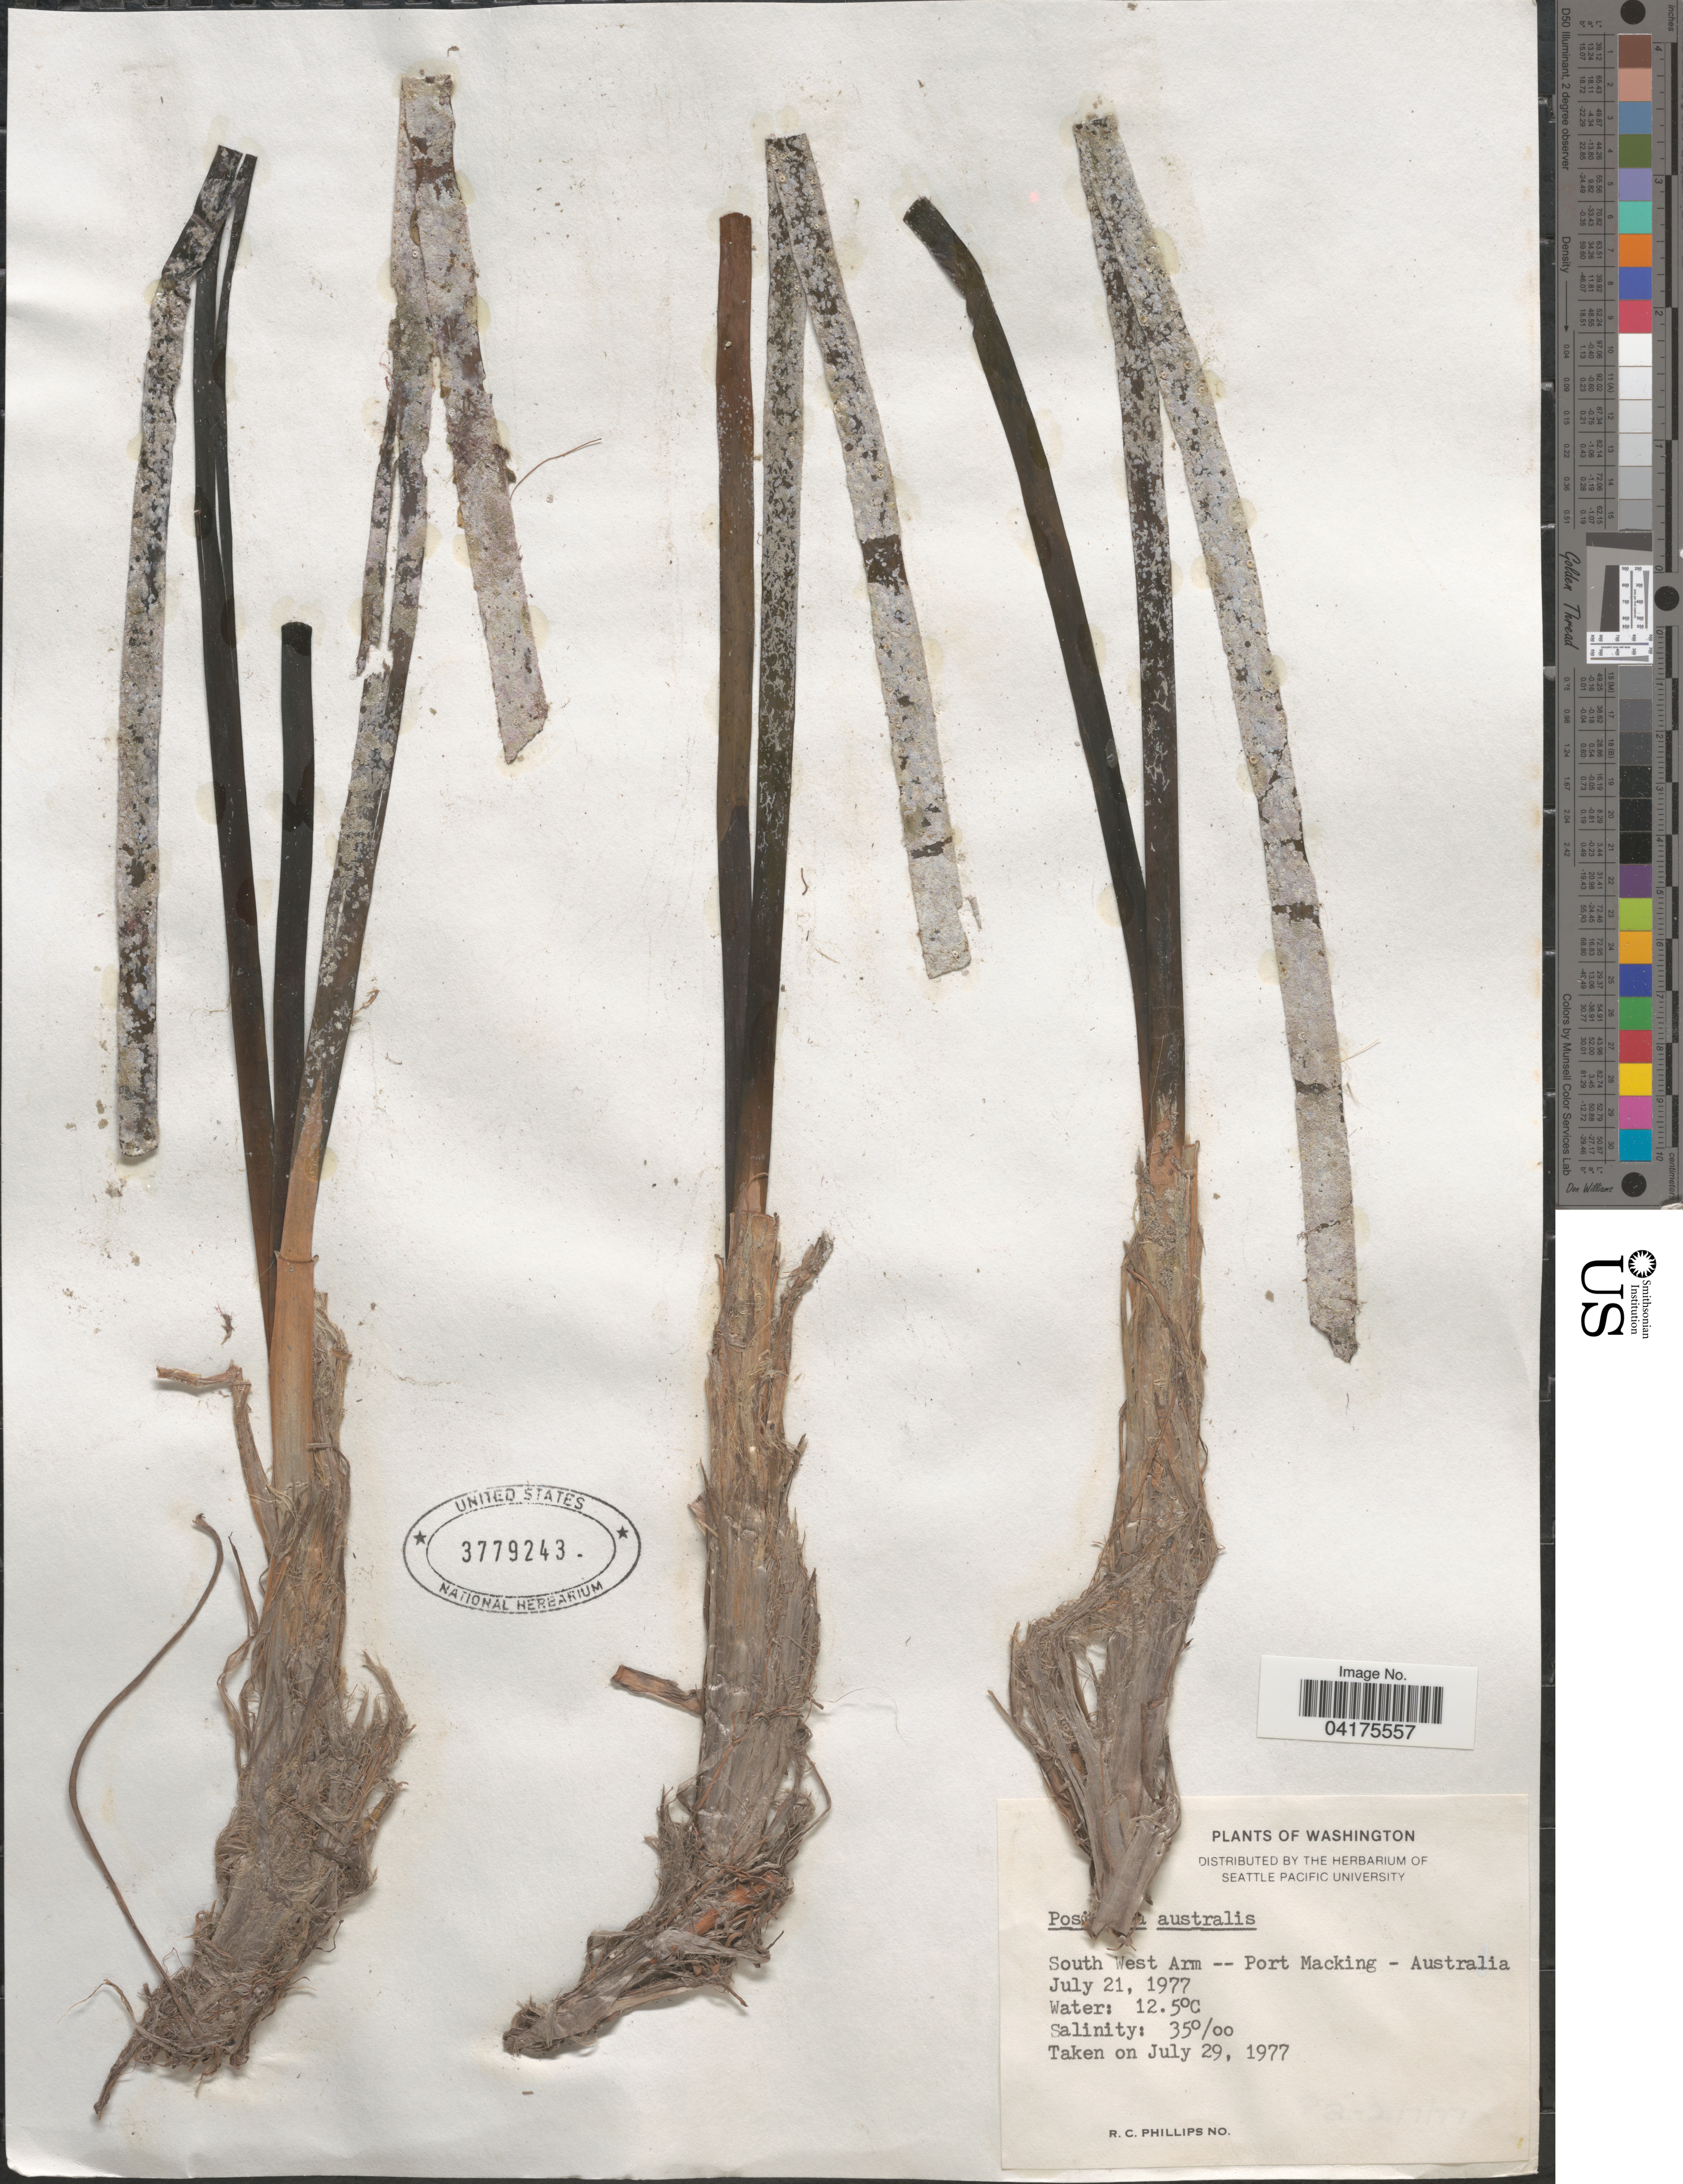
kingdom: Plantae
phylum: Tracheophyta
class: Liliopsida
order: Alismatales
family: Posidoniaceae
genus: Posidonia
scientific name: Posidonia australis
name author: Hook. f.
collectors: R. C. Phillips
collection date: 1977-07-21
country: Australia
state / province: New South Wales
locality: South West Arm -- Port Macking [= Port Hacking].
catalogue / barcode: US 3779243